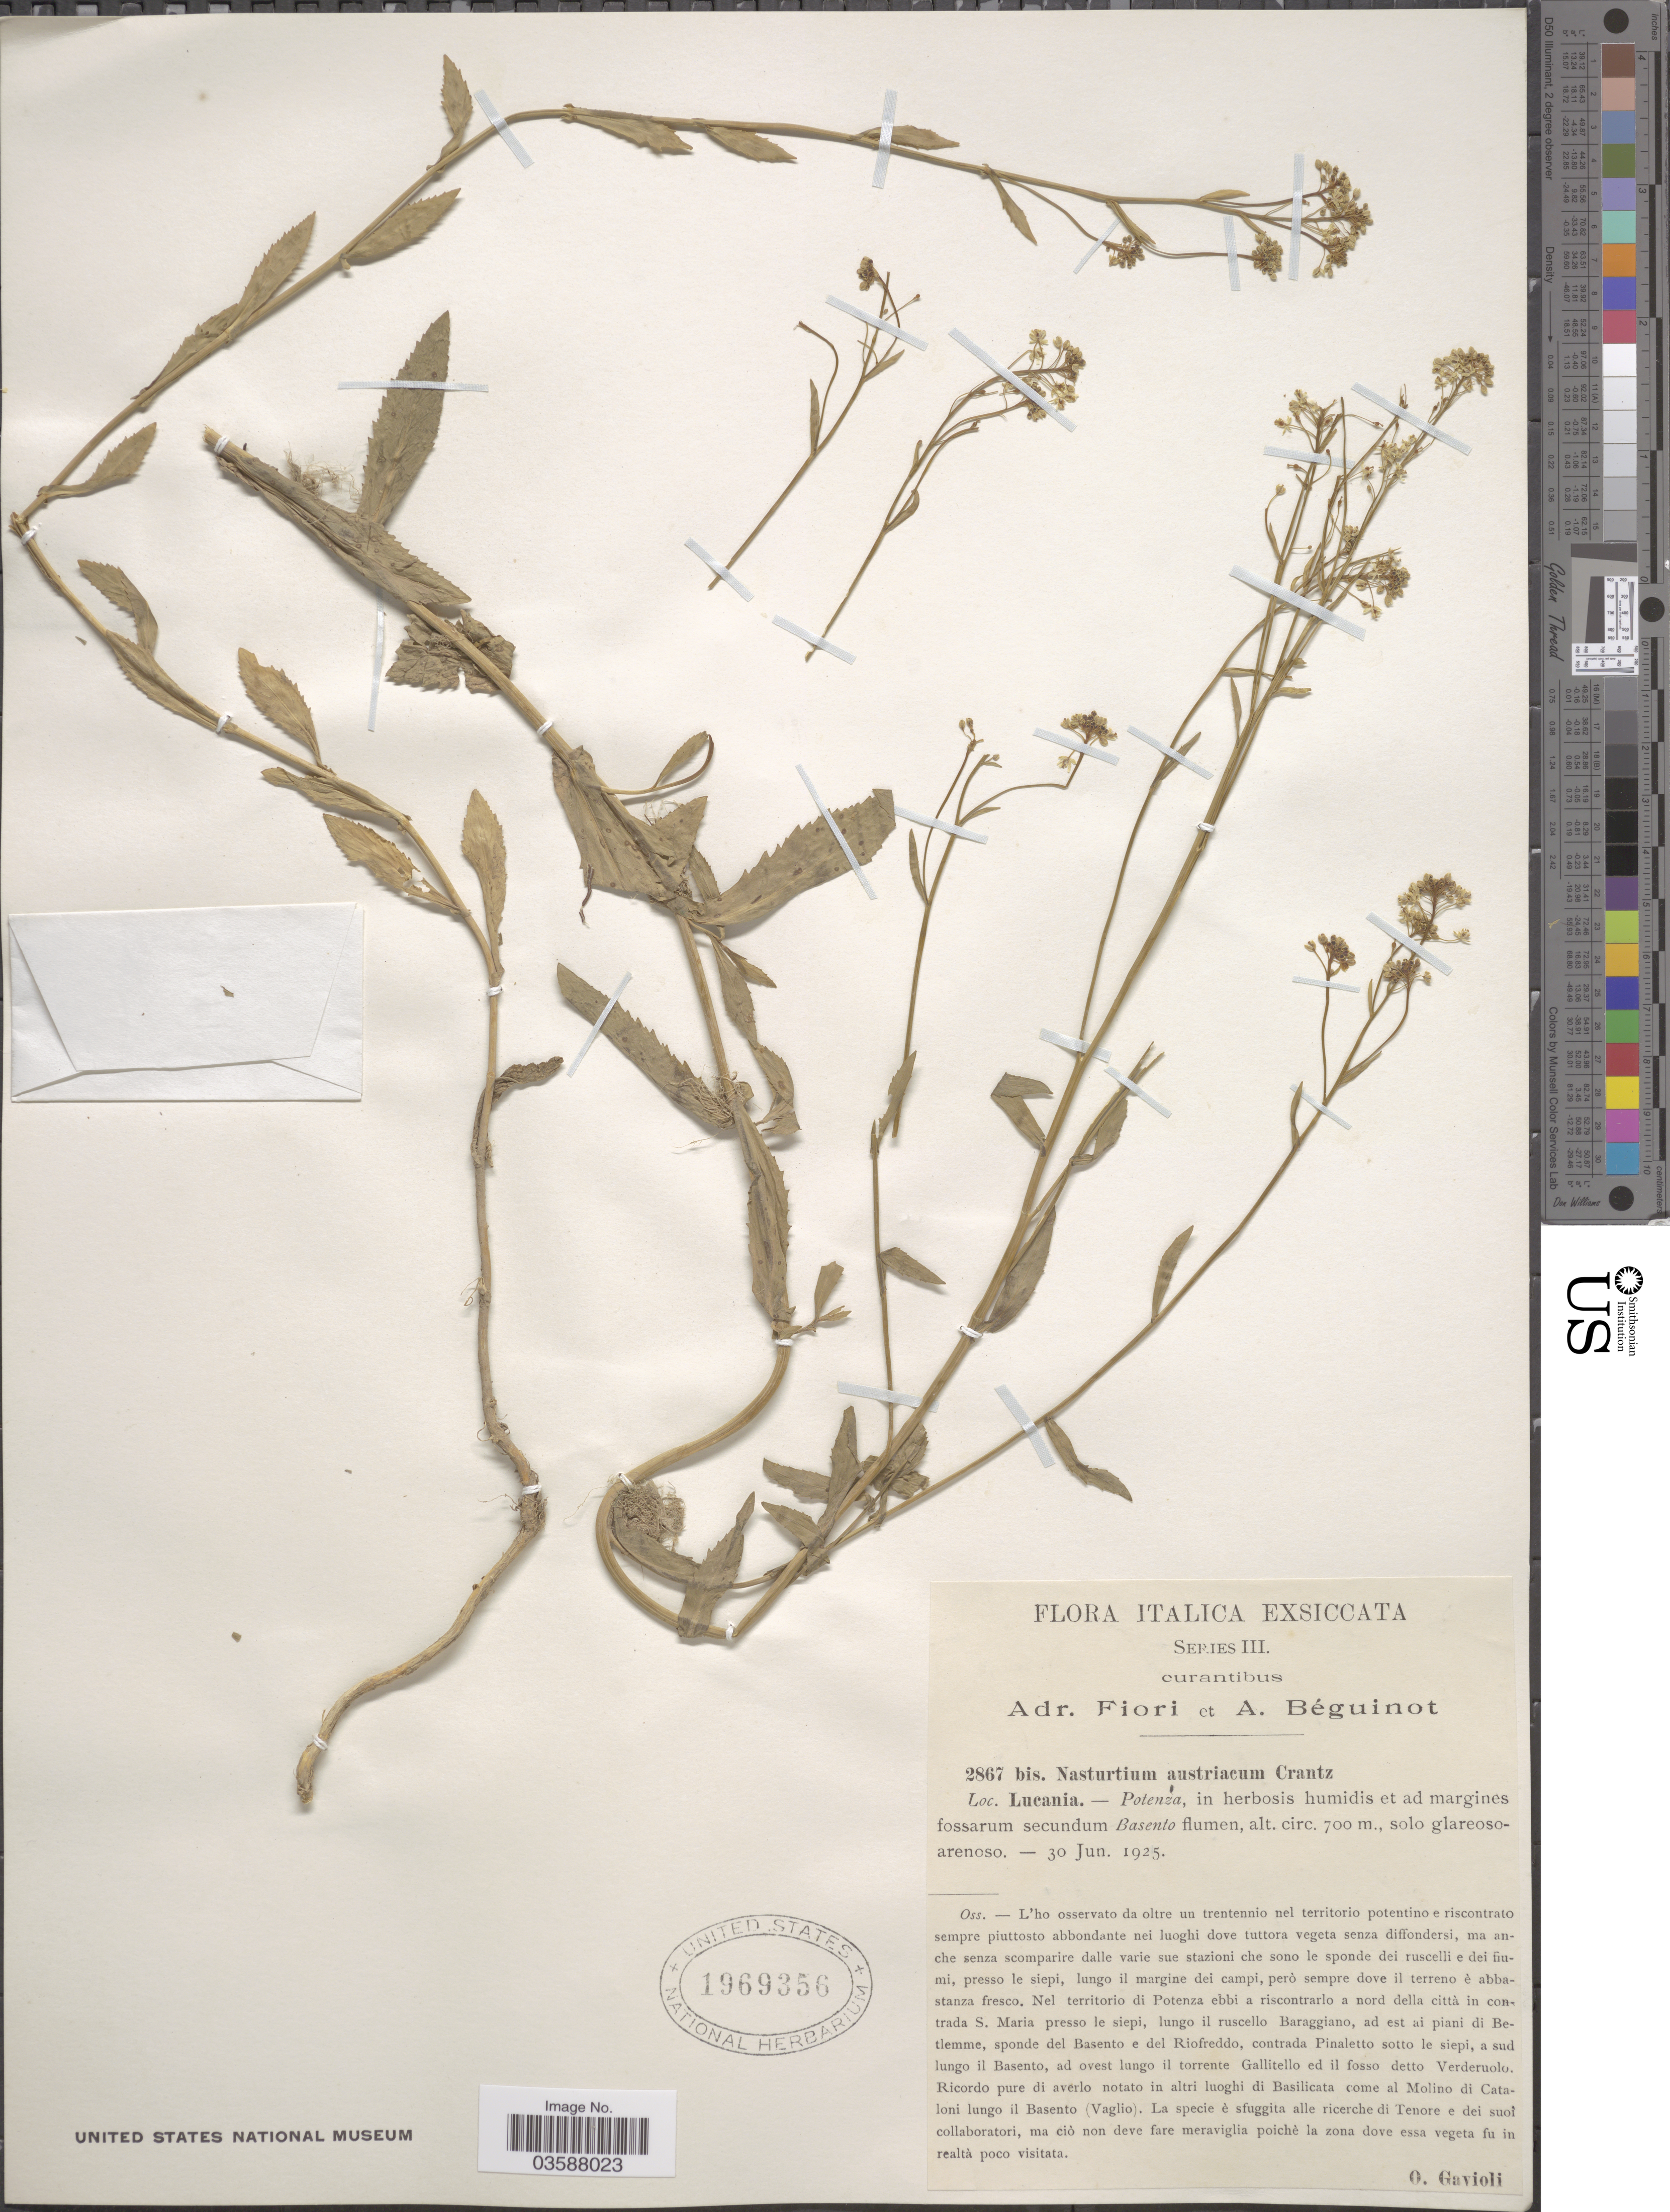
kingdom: Plantae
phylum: Tracheophyta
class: Magnoliopsida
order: Brassicales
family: Brassicaceae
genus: Rorippa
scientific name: Rorippa austriaca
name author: (Crantz) Besser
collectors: A. Fiori & A. Béguinot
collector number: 2867 bis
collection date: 1925-06-30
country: Italy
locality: Lucania. Potenza, in herbosis humidis et ad margines fossarum secundum Basento flumen.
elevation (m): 700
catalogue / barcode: US 1969356